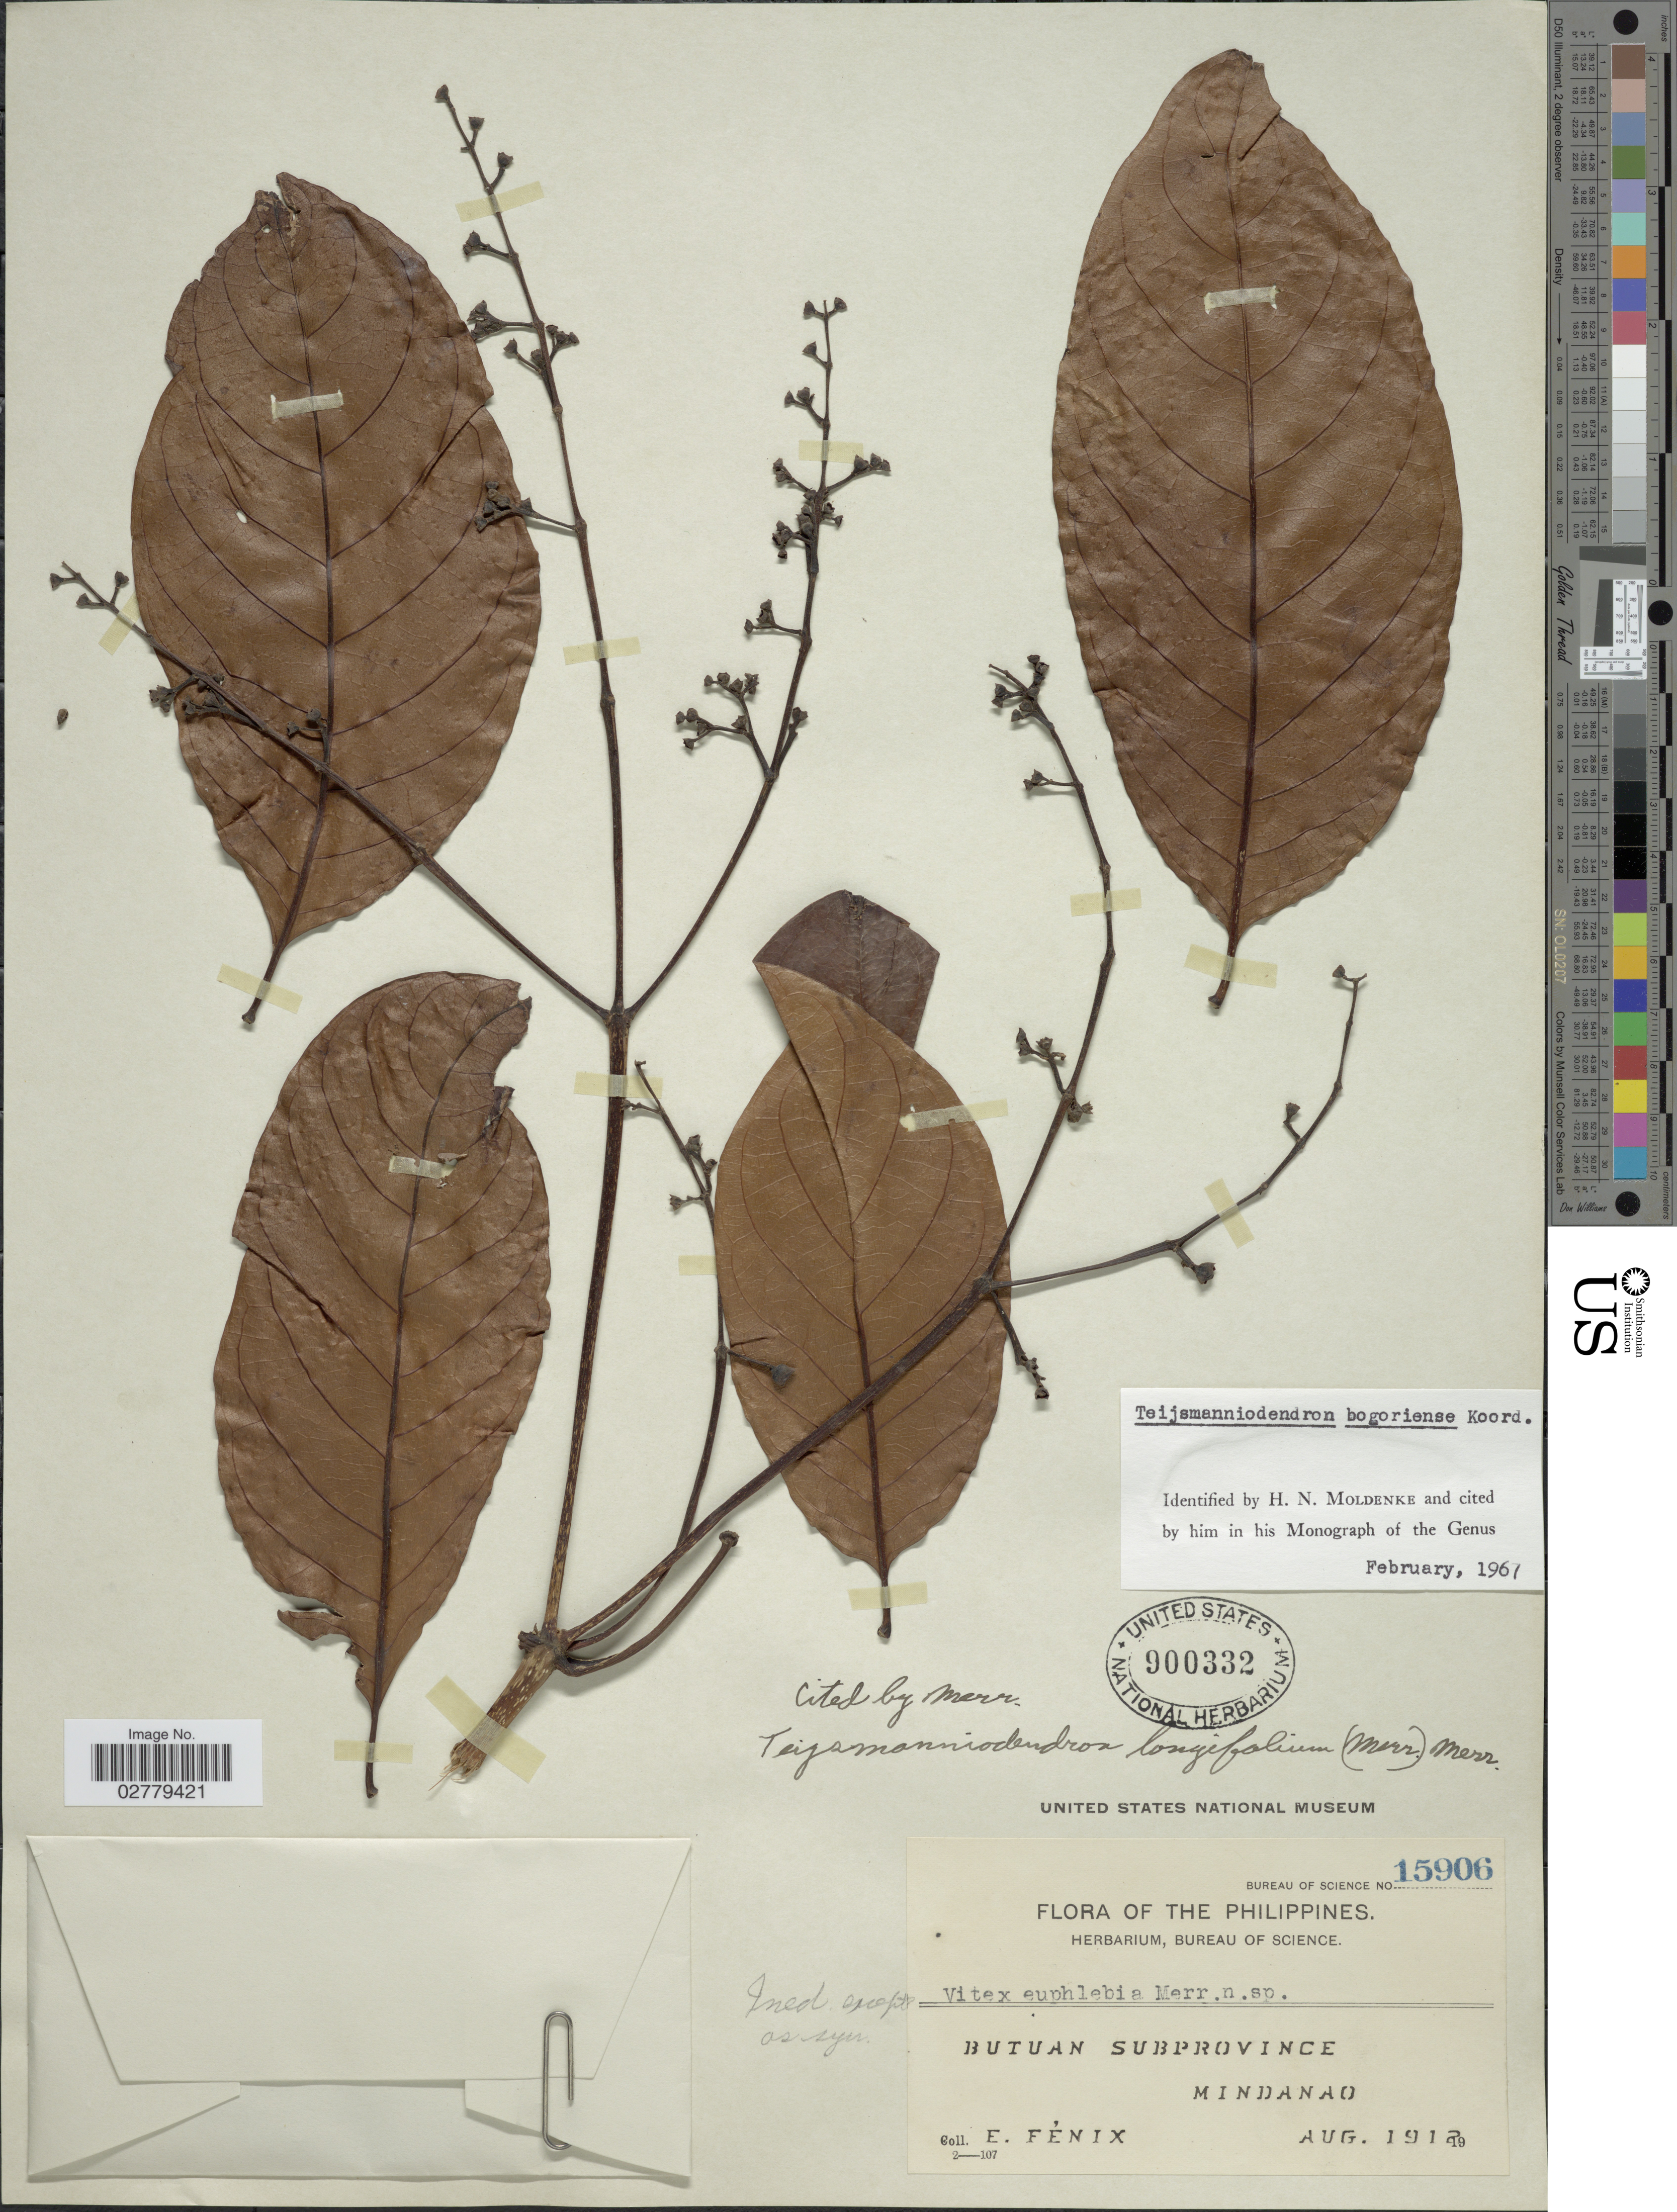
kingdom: Plantae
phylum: Tracheophyta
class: Magnoliopsida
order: Lamiales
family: Lamiaceae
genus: Teijsmanniodendron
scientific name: Teijsmanniodendron bogoriense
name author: Koord.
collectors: E. Fénix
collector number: Bureau of Science 15906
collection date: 1912-08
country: Philippines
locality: Butuan Subprovince Mindanao.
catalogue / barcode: US 900332